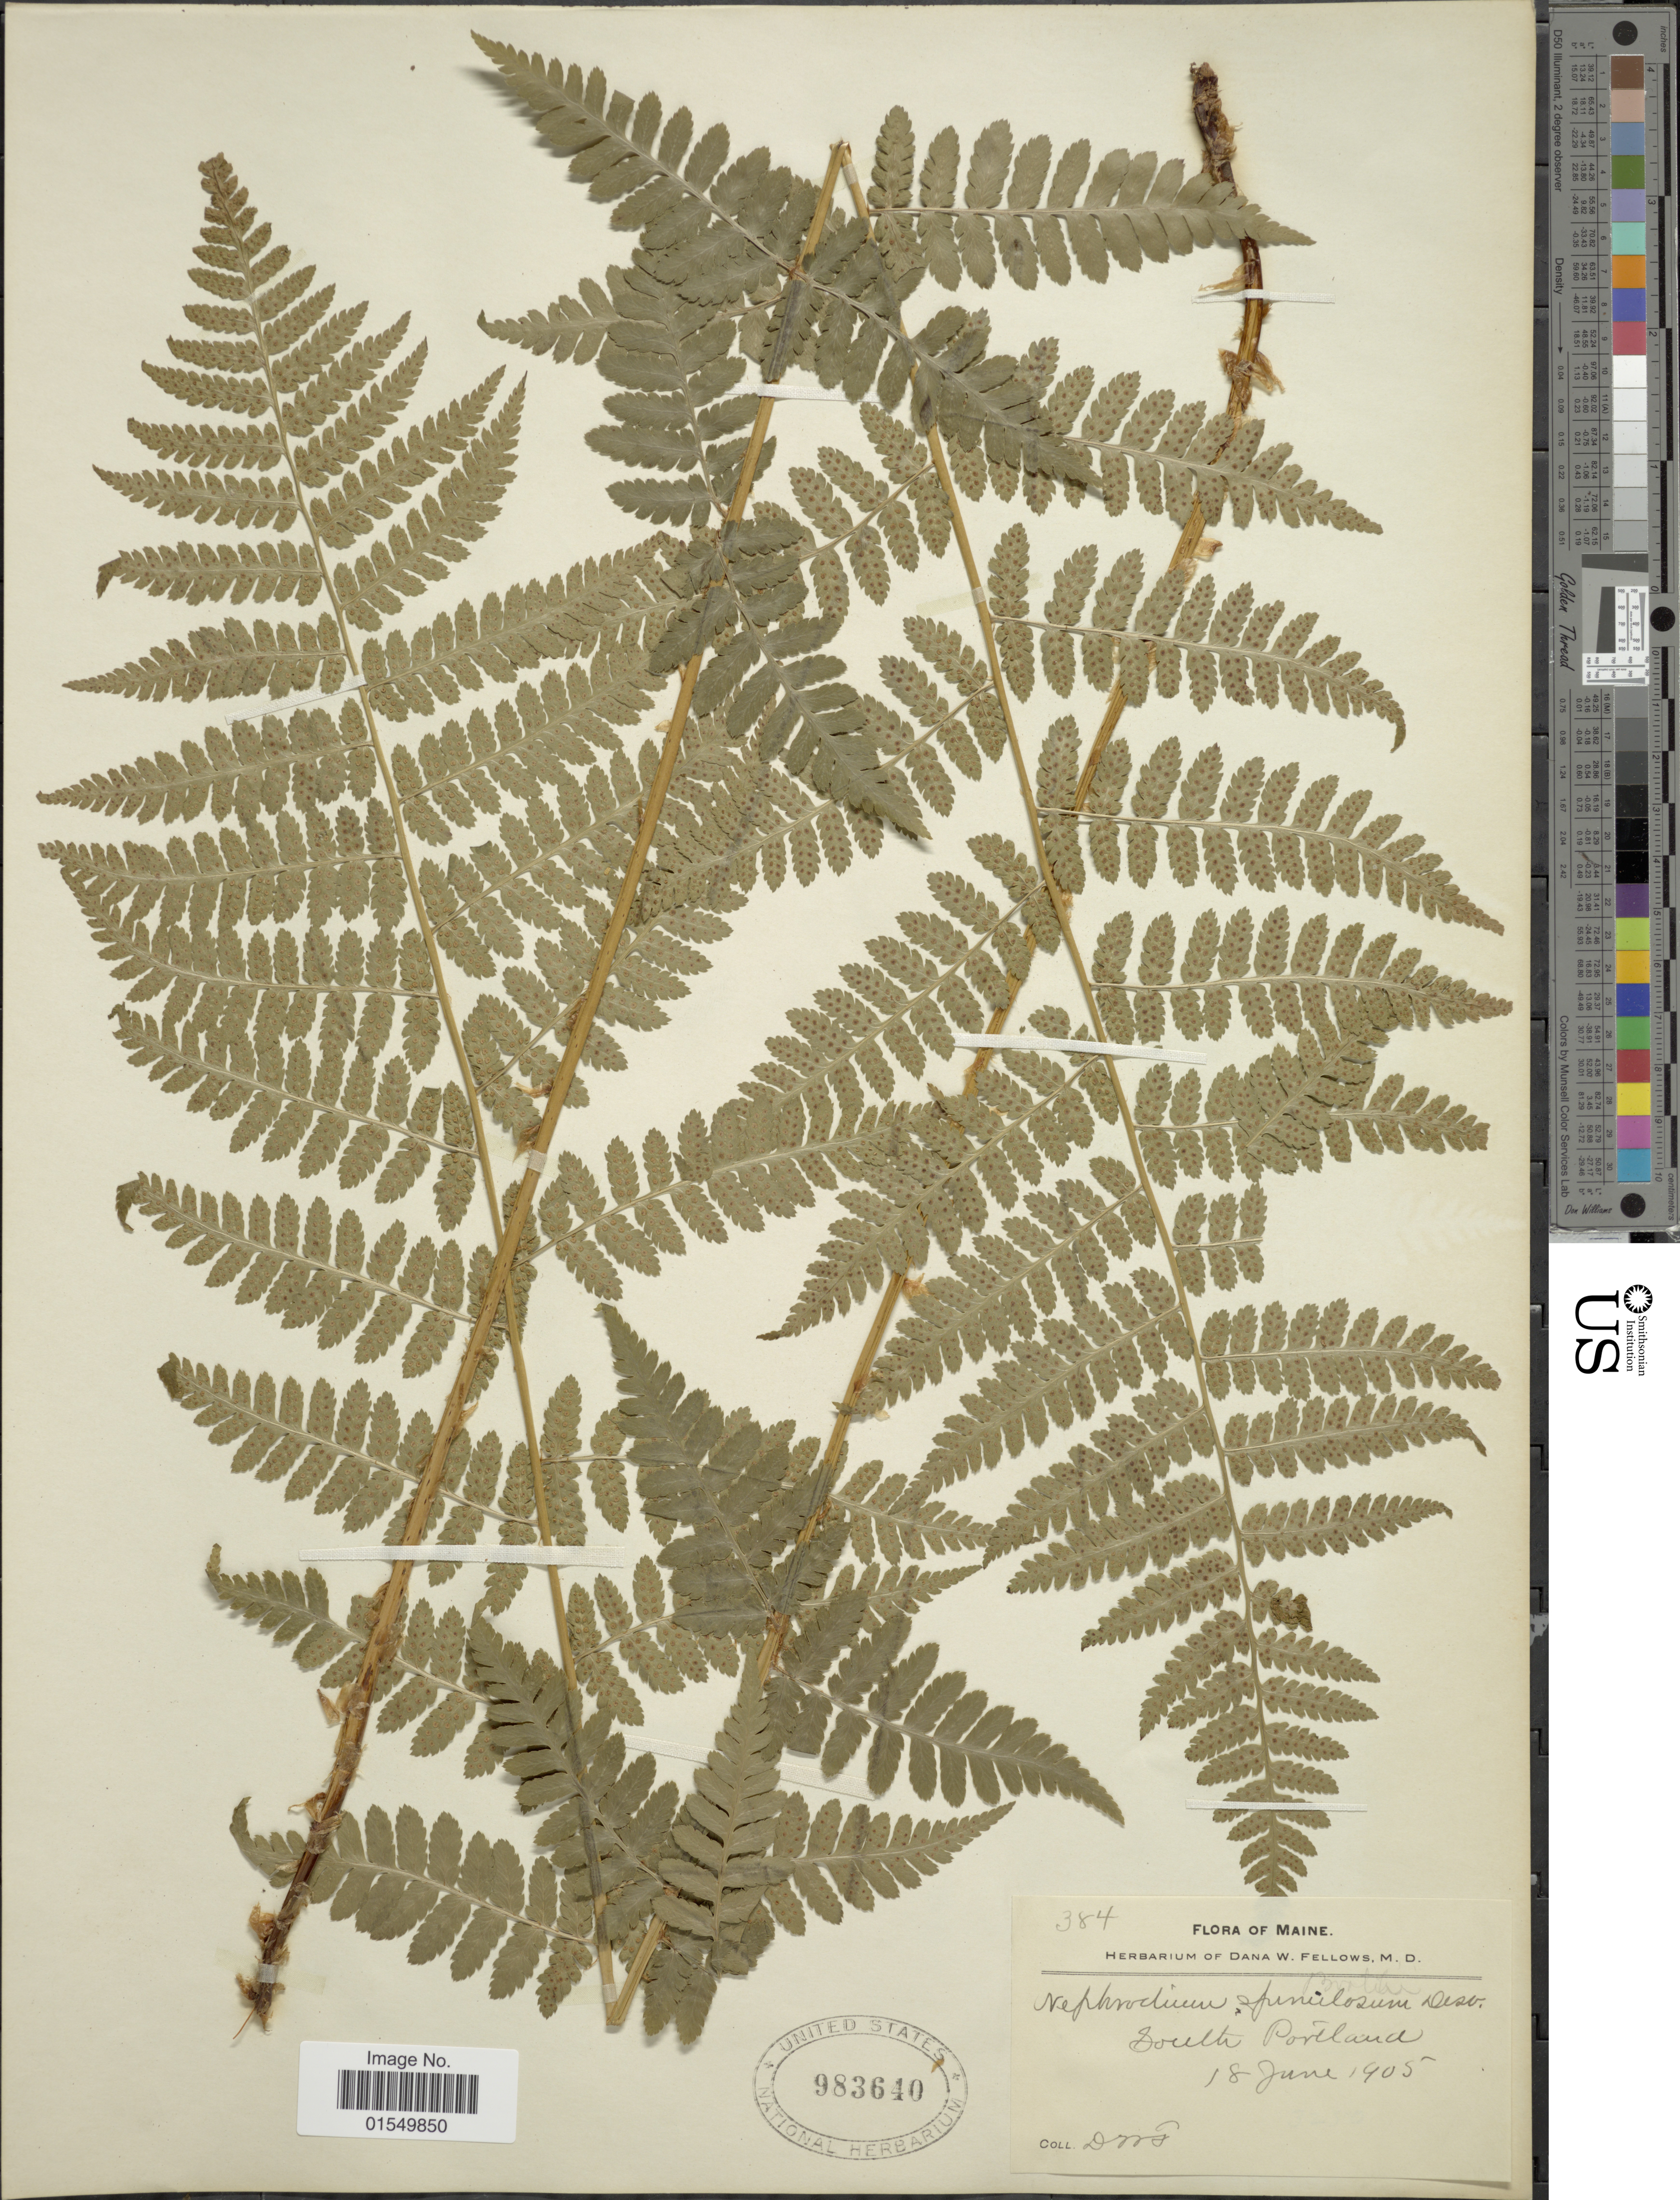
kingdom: Plantae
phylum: Tracheophyta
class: Polypodiopsida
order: Polypodiales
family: Dryopteridaceae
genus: Dryopteris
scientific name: Dryopteris x boottii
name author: Underw.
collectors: D. W. Fellows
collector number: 384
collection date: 1905-06-18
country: United States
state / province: Maine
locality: South Portland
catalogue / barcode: US 983640